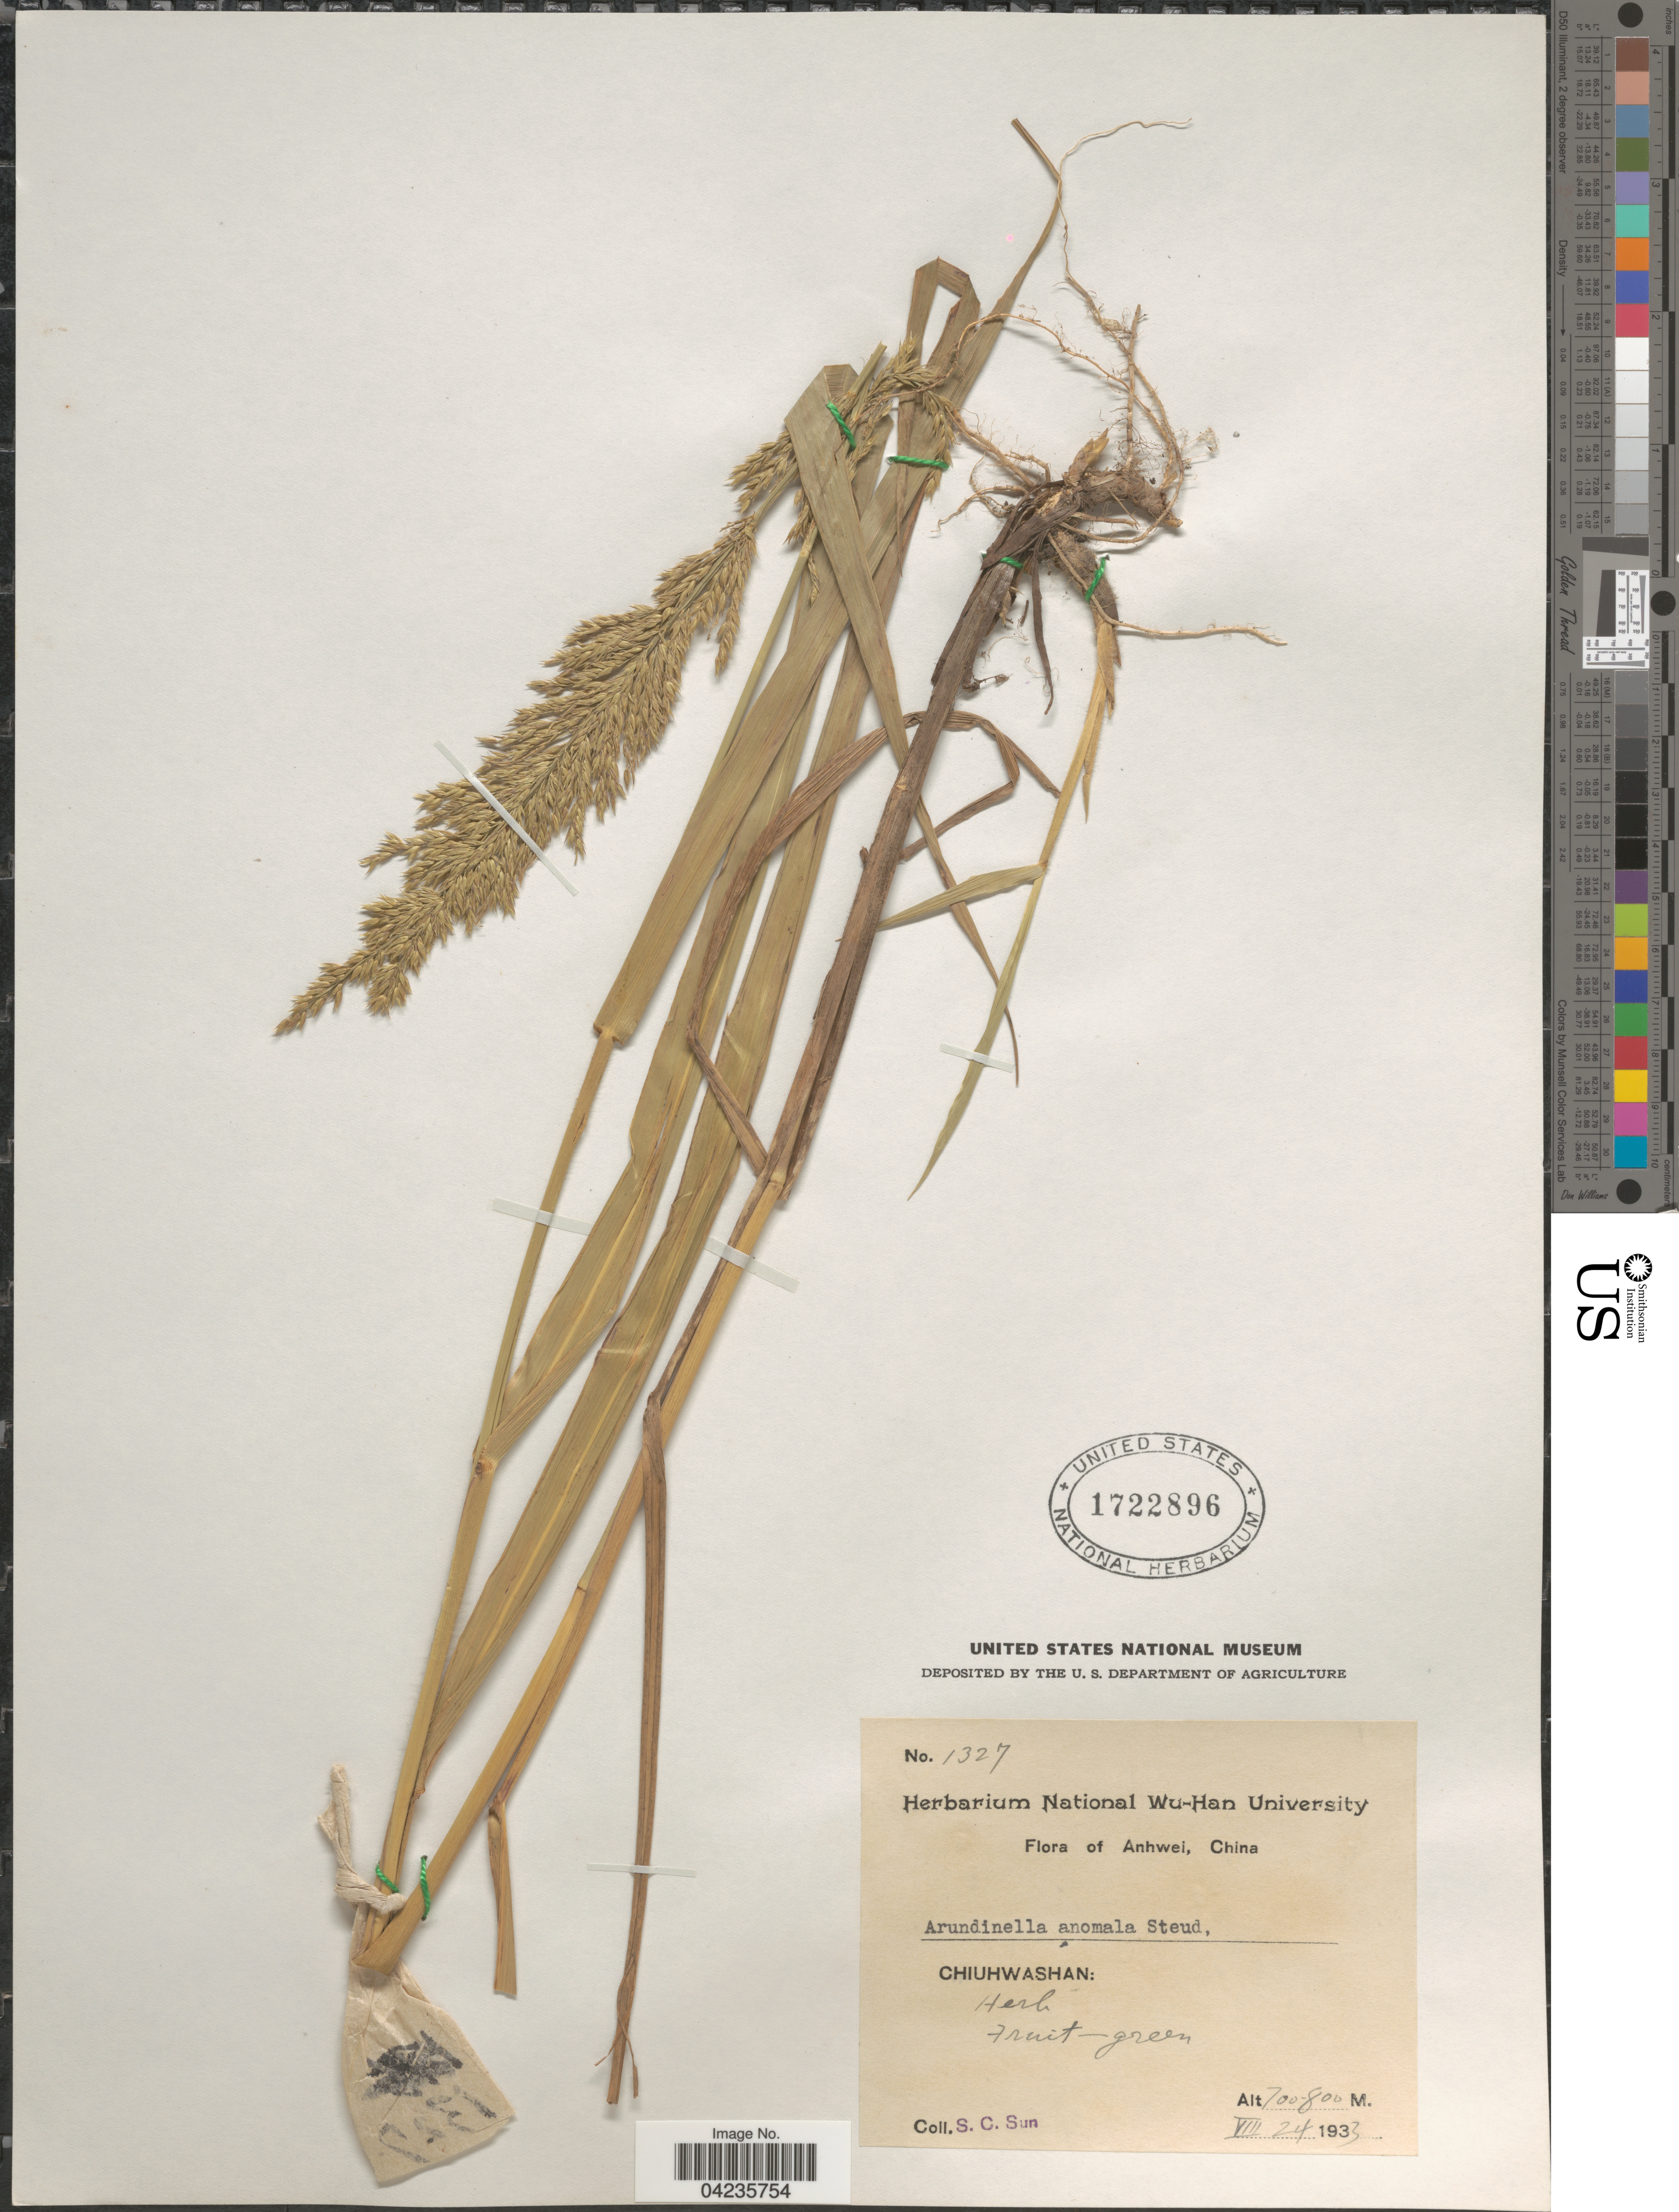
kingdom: Plantae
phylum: Tracheophyta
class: Liliopsida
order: Poales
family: Poaceae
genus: Arundinella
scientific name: Arundinella hirta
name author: (Thunb.) Tanaka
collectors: S. C. Sun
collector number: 1327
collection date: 1933-08-24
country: China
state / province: Anhui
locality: Anhwei. Chiuhwashan.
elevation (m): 700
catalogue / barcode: US 1722896